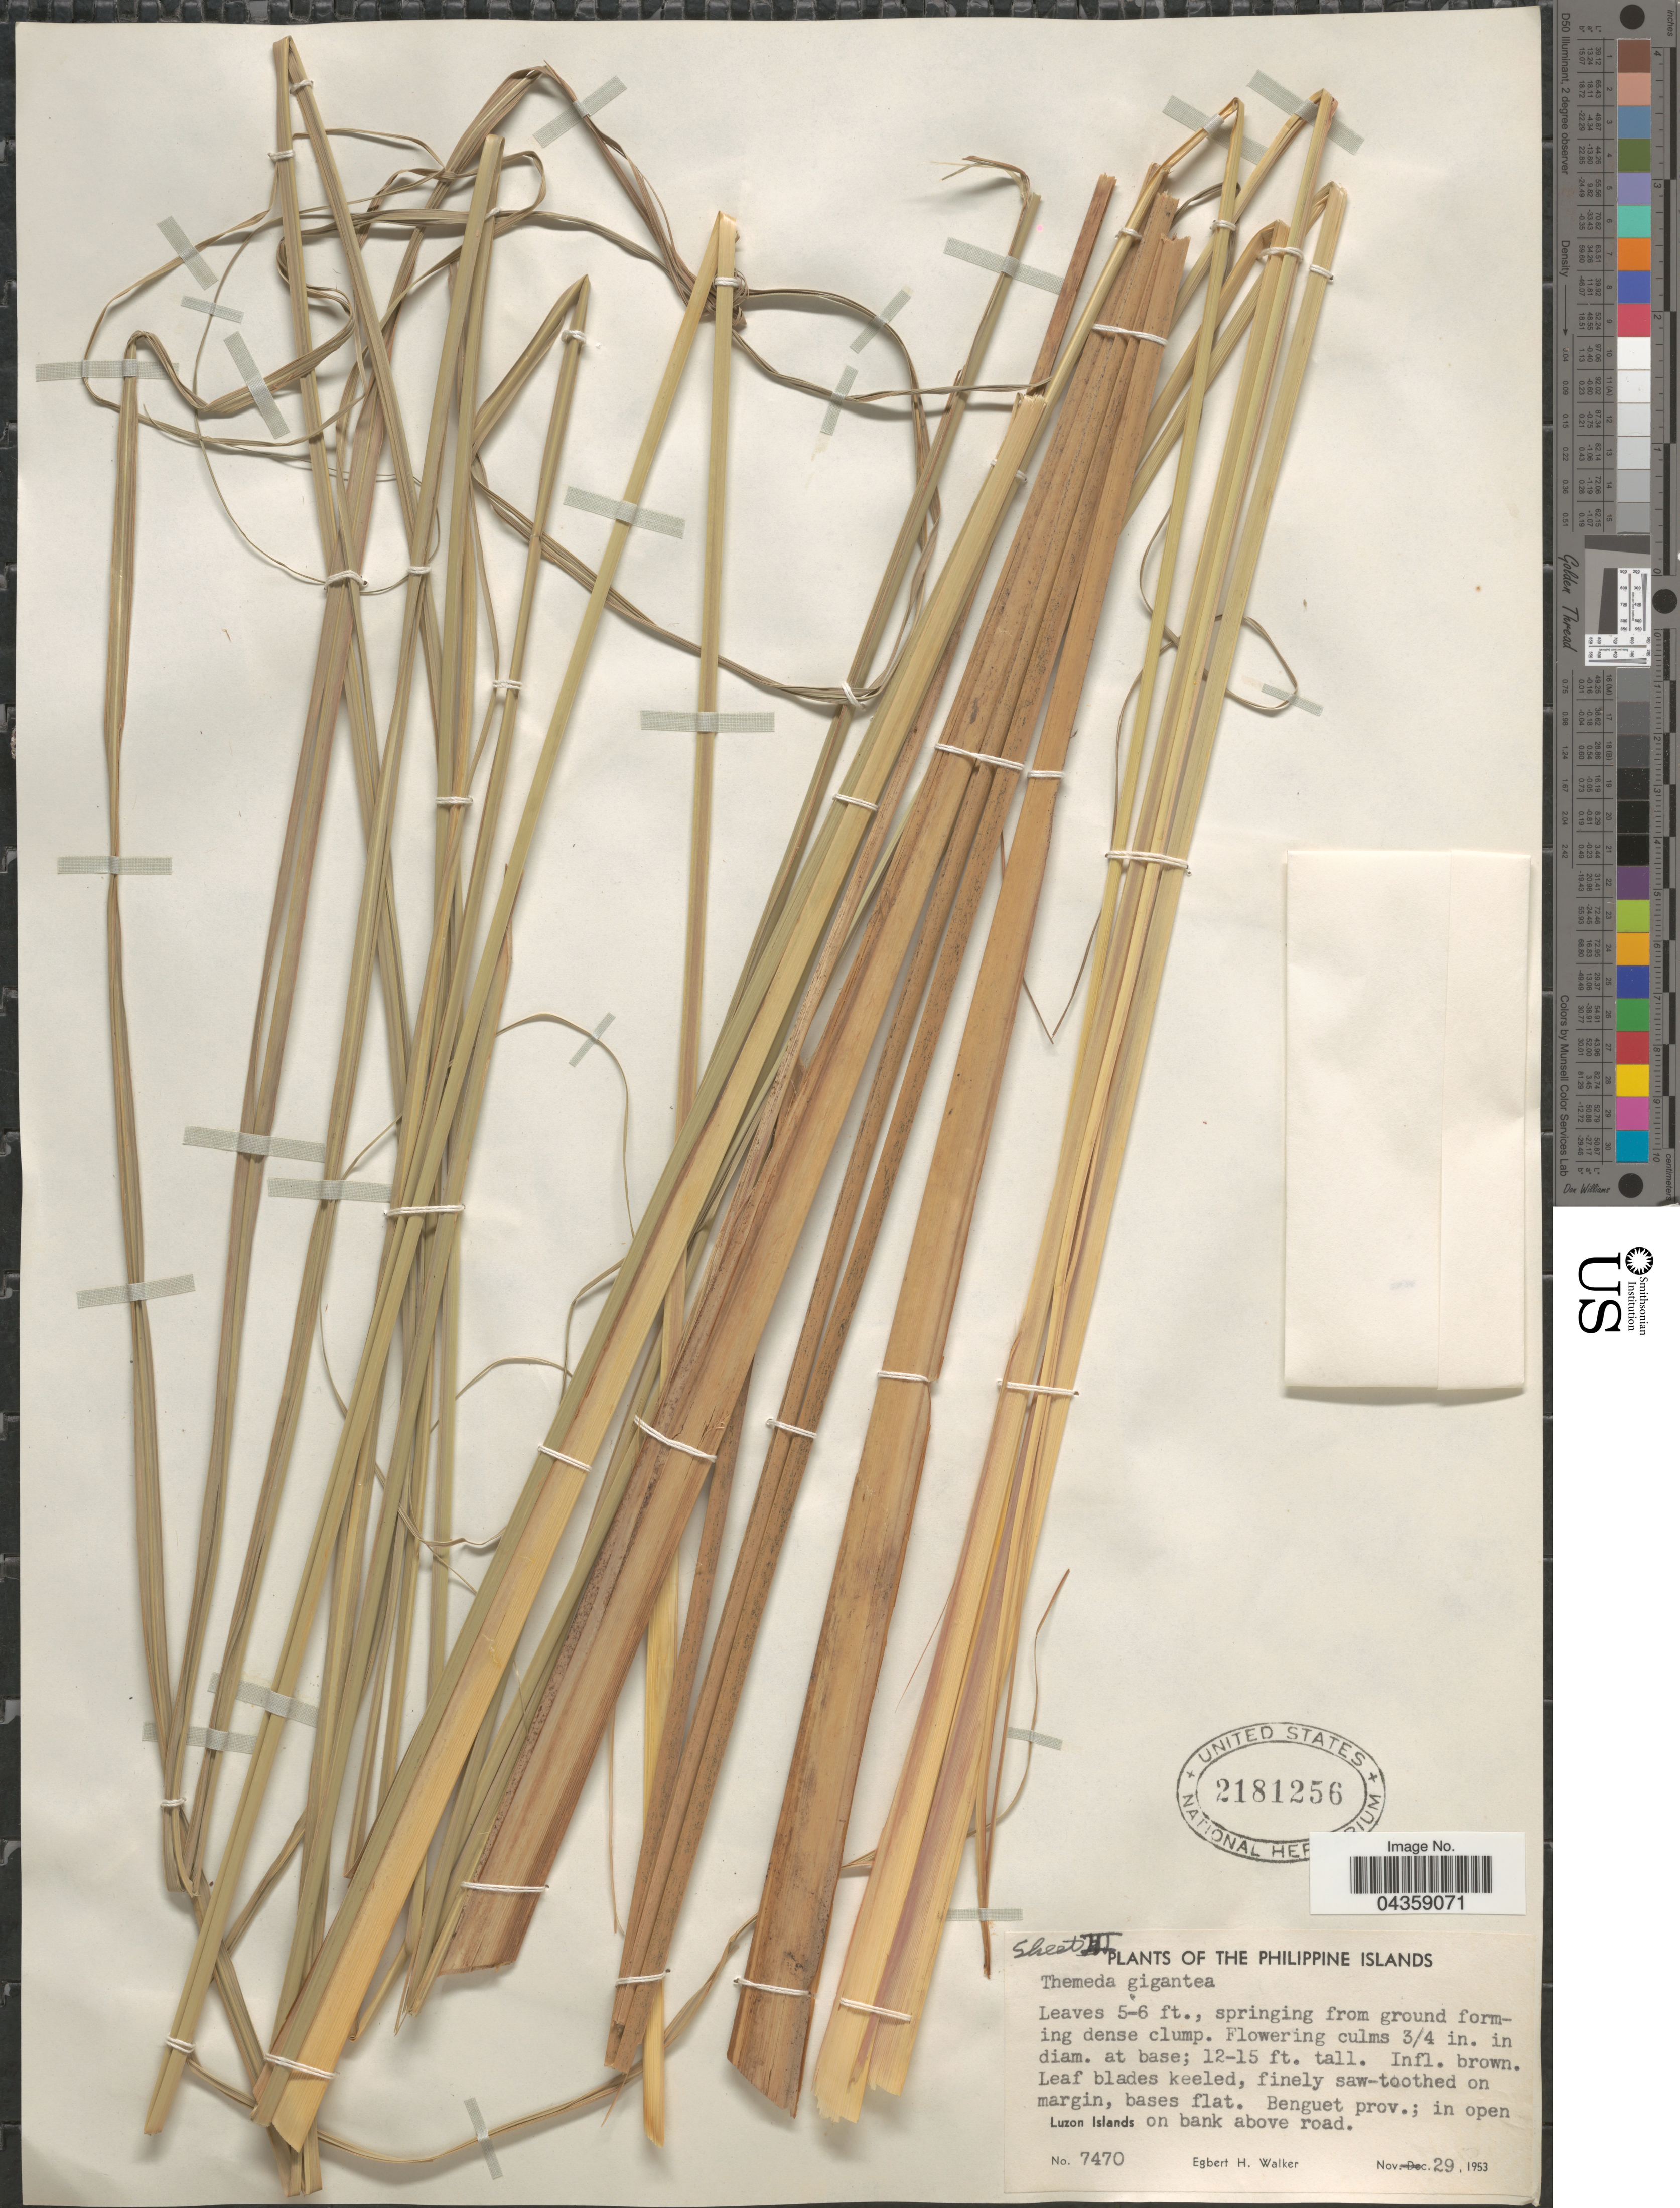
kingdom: Plantae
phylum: Tracheophyta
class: Liliopsida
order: Poales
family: Poaceae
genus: Themeda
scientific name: Themeda gigantea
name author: Hack.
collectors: E. H. Walker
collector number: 7470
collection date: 1953-11-29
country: Philippines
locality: The Philippine Islands. Benguet prov.; in open on bank above road. Luzon Islands.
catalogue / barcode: US 2181256